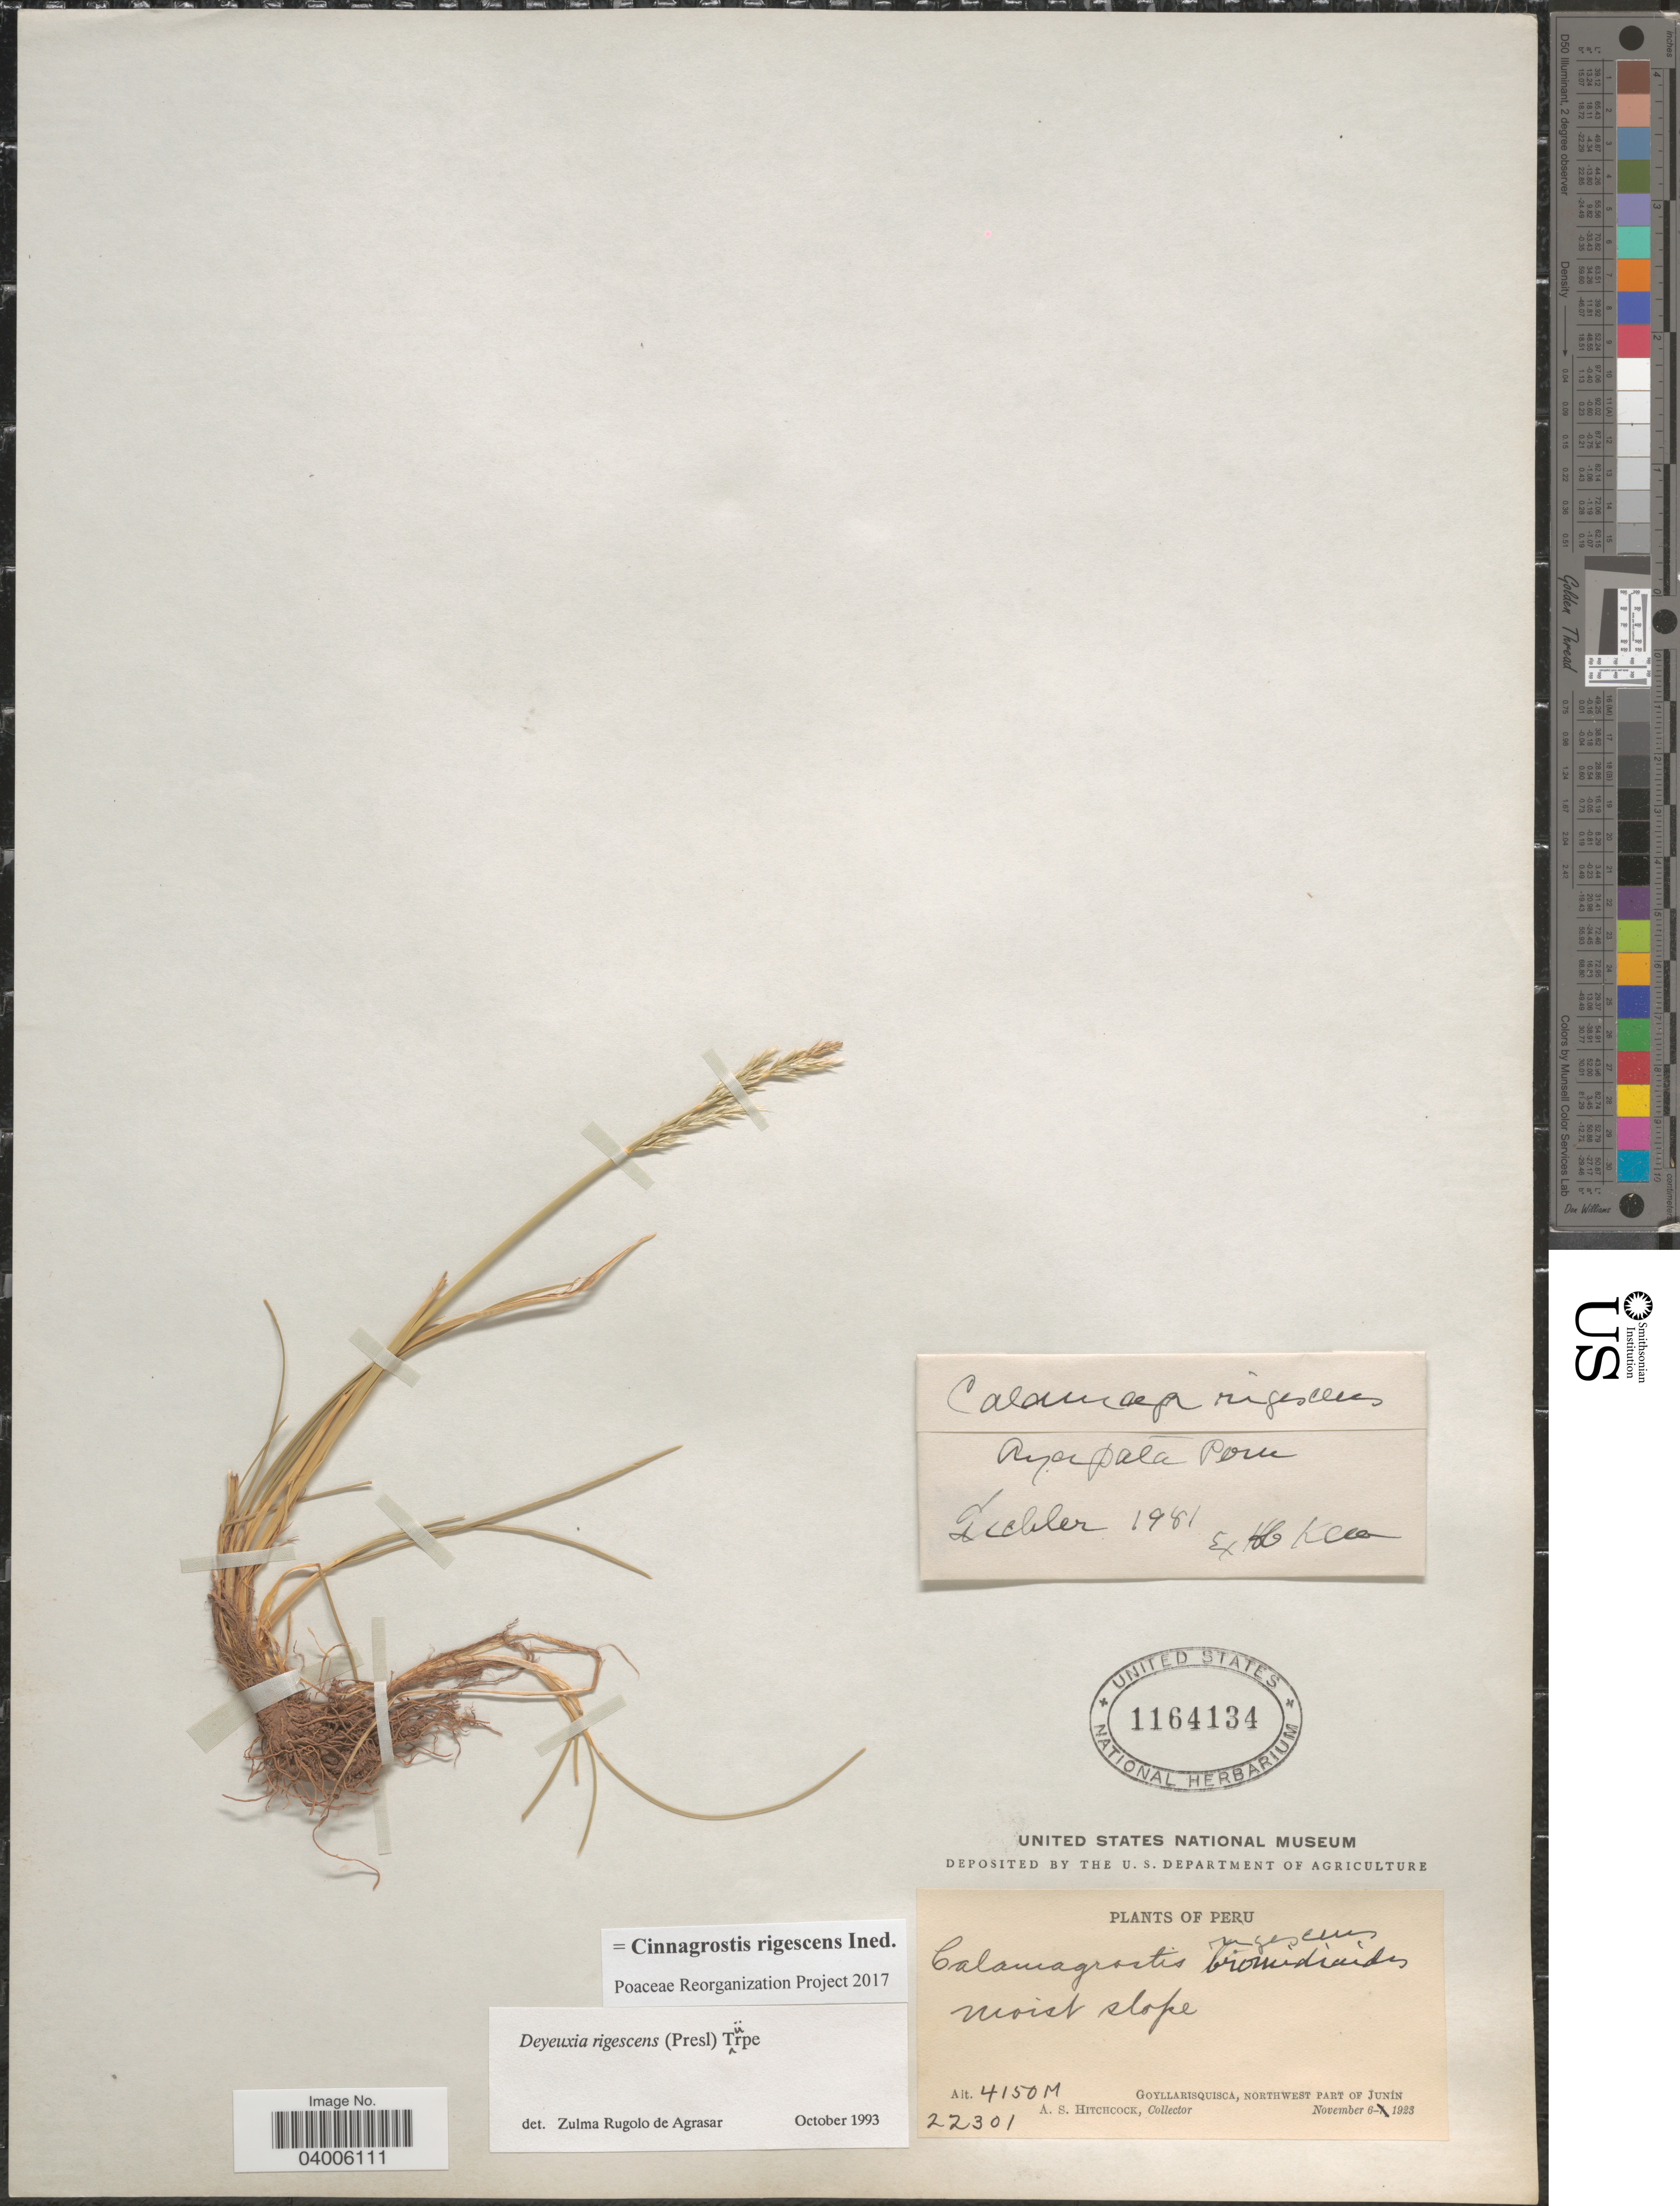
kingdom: Plantae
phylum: Tracheophyta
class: Liliopsida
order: Poales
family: Poaceae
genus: Cinnagrostis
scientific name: Cinnagrostis rigescens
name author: (J. Presl) P.M. Peterson et al.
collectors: A. S. Hitchcock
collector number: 22301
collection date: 1923-11-06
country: Peru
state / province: Junín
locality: Goyllarisquisca, northwest part of Junín.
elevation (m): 4150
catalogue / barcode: US 1164134